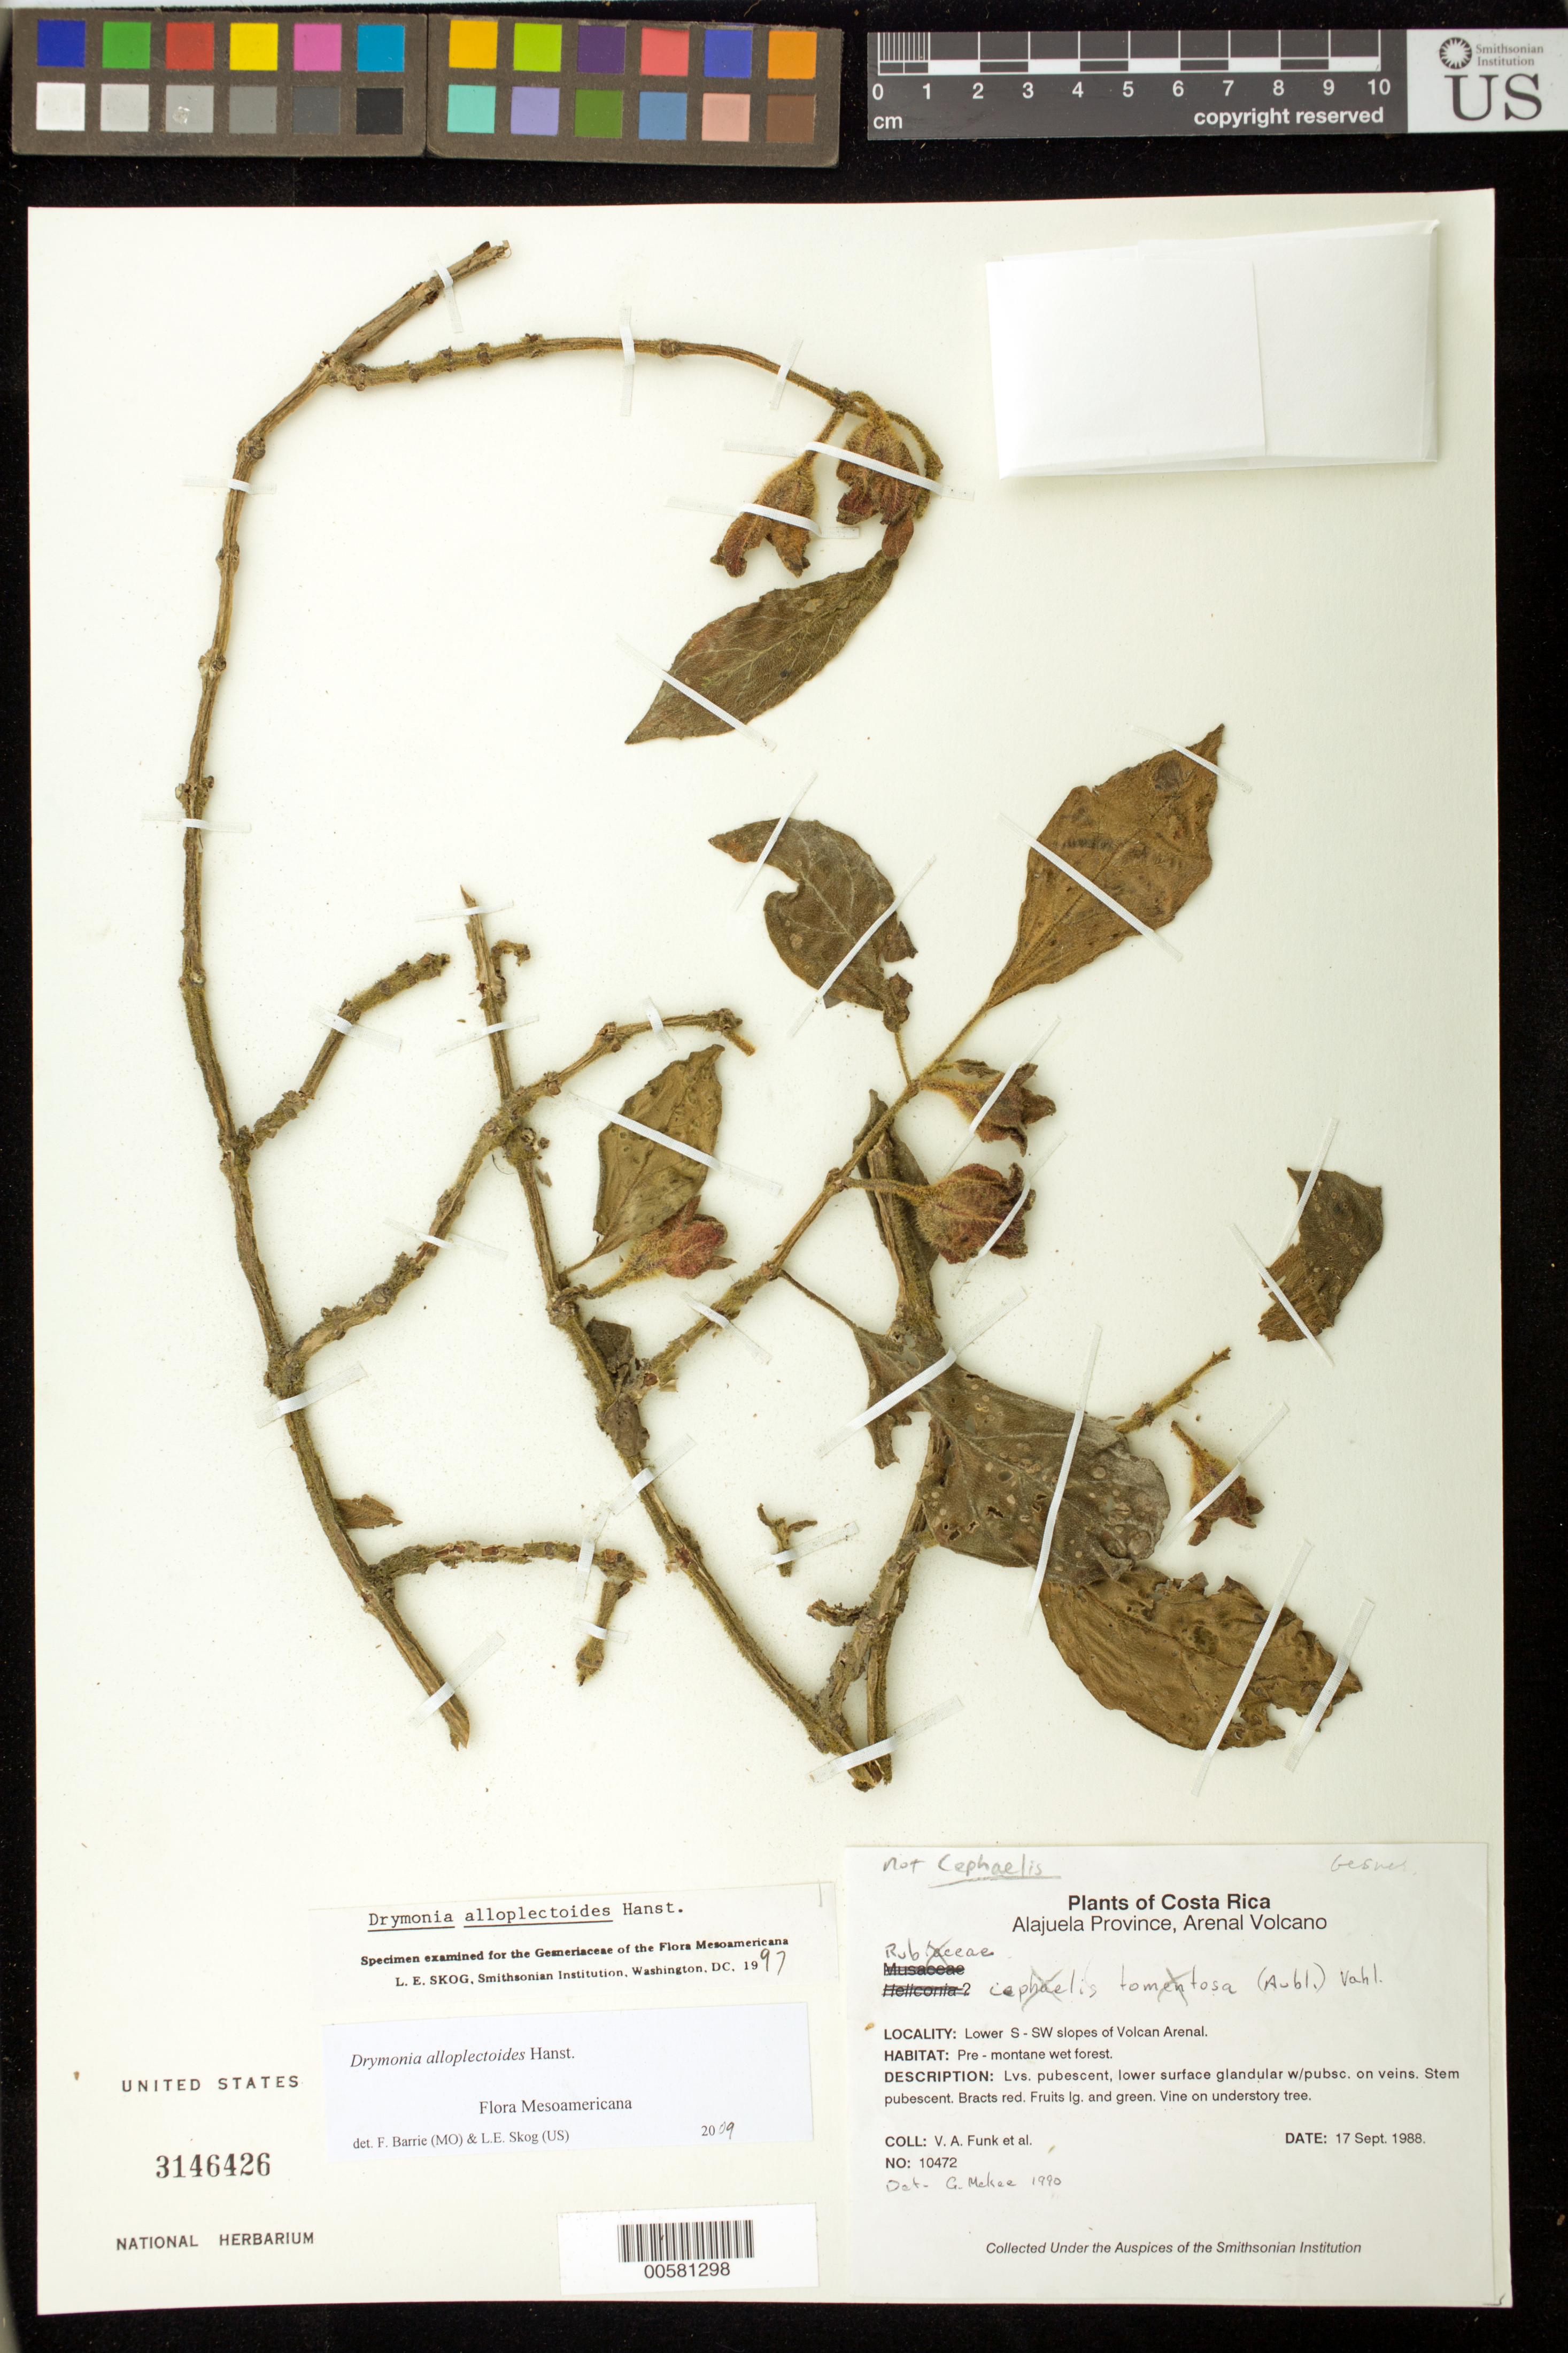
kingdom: Plantae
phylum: Tracheophyta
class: Magnoliopsida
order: Lamiales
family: Gesneriaceae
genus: Drymonia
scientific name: Drymonia alloplectoides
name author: Hanst.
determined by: Skog, Laurence E.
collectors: V. Funk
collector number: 10472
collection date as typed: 17 Sep 1988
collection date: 1988-09-17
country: Costa Rica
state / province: Alajuela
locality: Arenal Volcano; lower S-SW slopes of Volcan Arenal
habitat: Pre-montane wet forest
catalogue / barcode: US 3146426